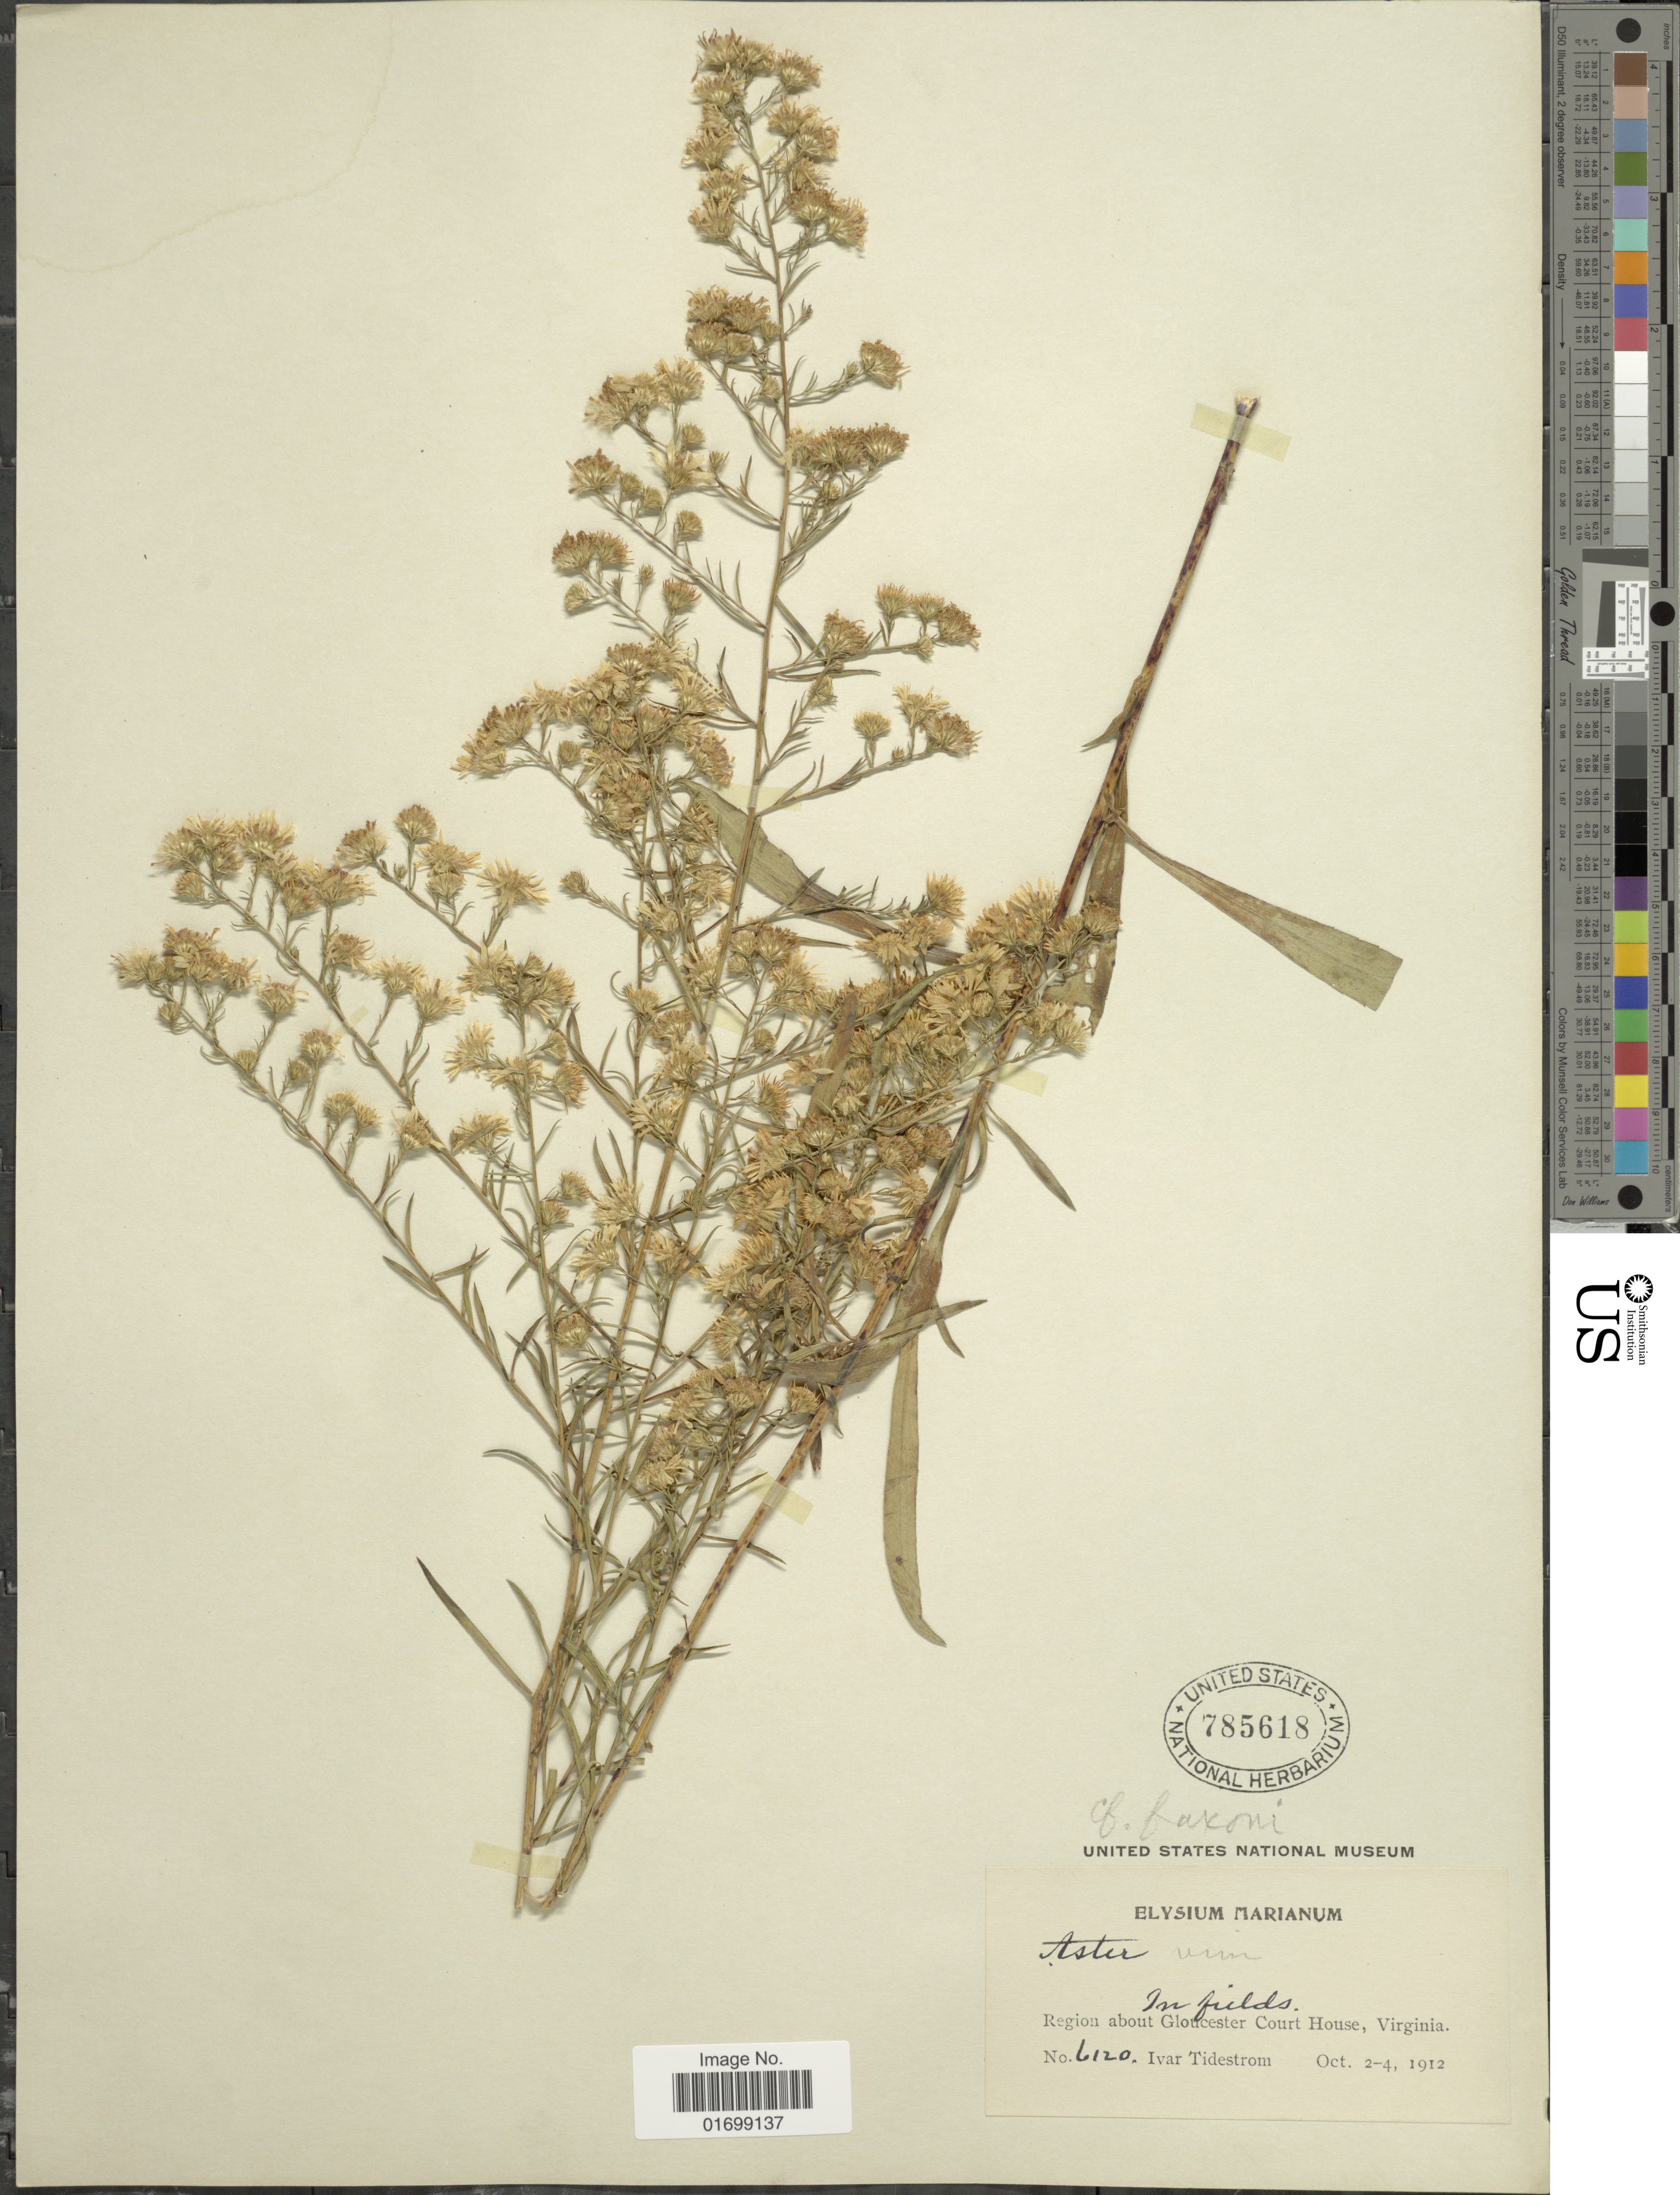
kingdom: Plantae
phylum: Tracheophyta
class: Magnoliopsida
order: Asterales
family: Asteraceae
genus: Symphyotrichum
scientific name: Symphyotrichum pilosum var. pringlei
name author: (A. Gray) G.L. Nesom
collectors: I. F. Tidestrom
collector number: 6120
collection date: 1912-10-02/1912-10-04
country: United States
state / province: Virginia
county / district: Gloucester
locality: In fields, region about Gloucester Court House.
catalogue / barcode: US 785618